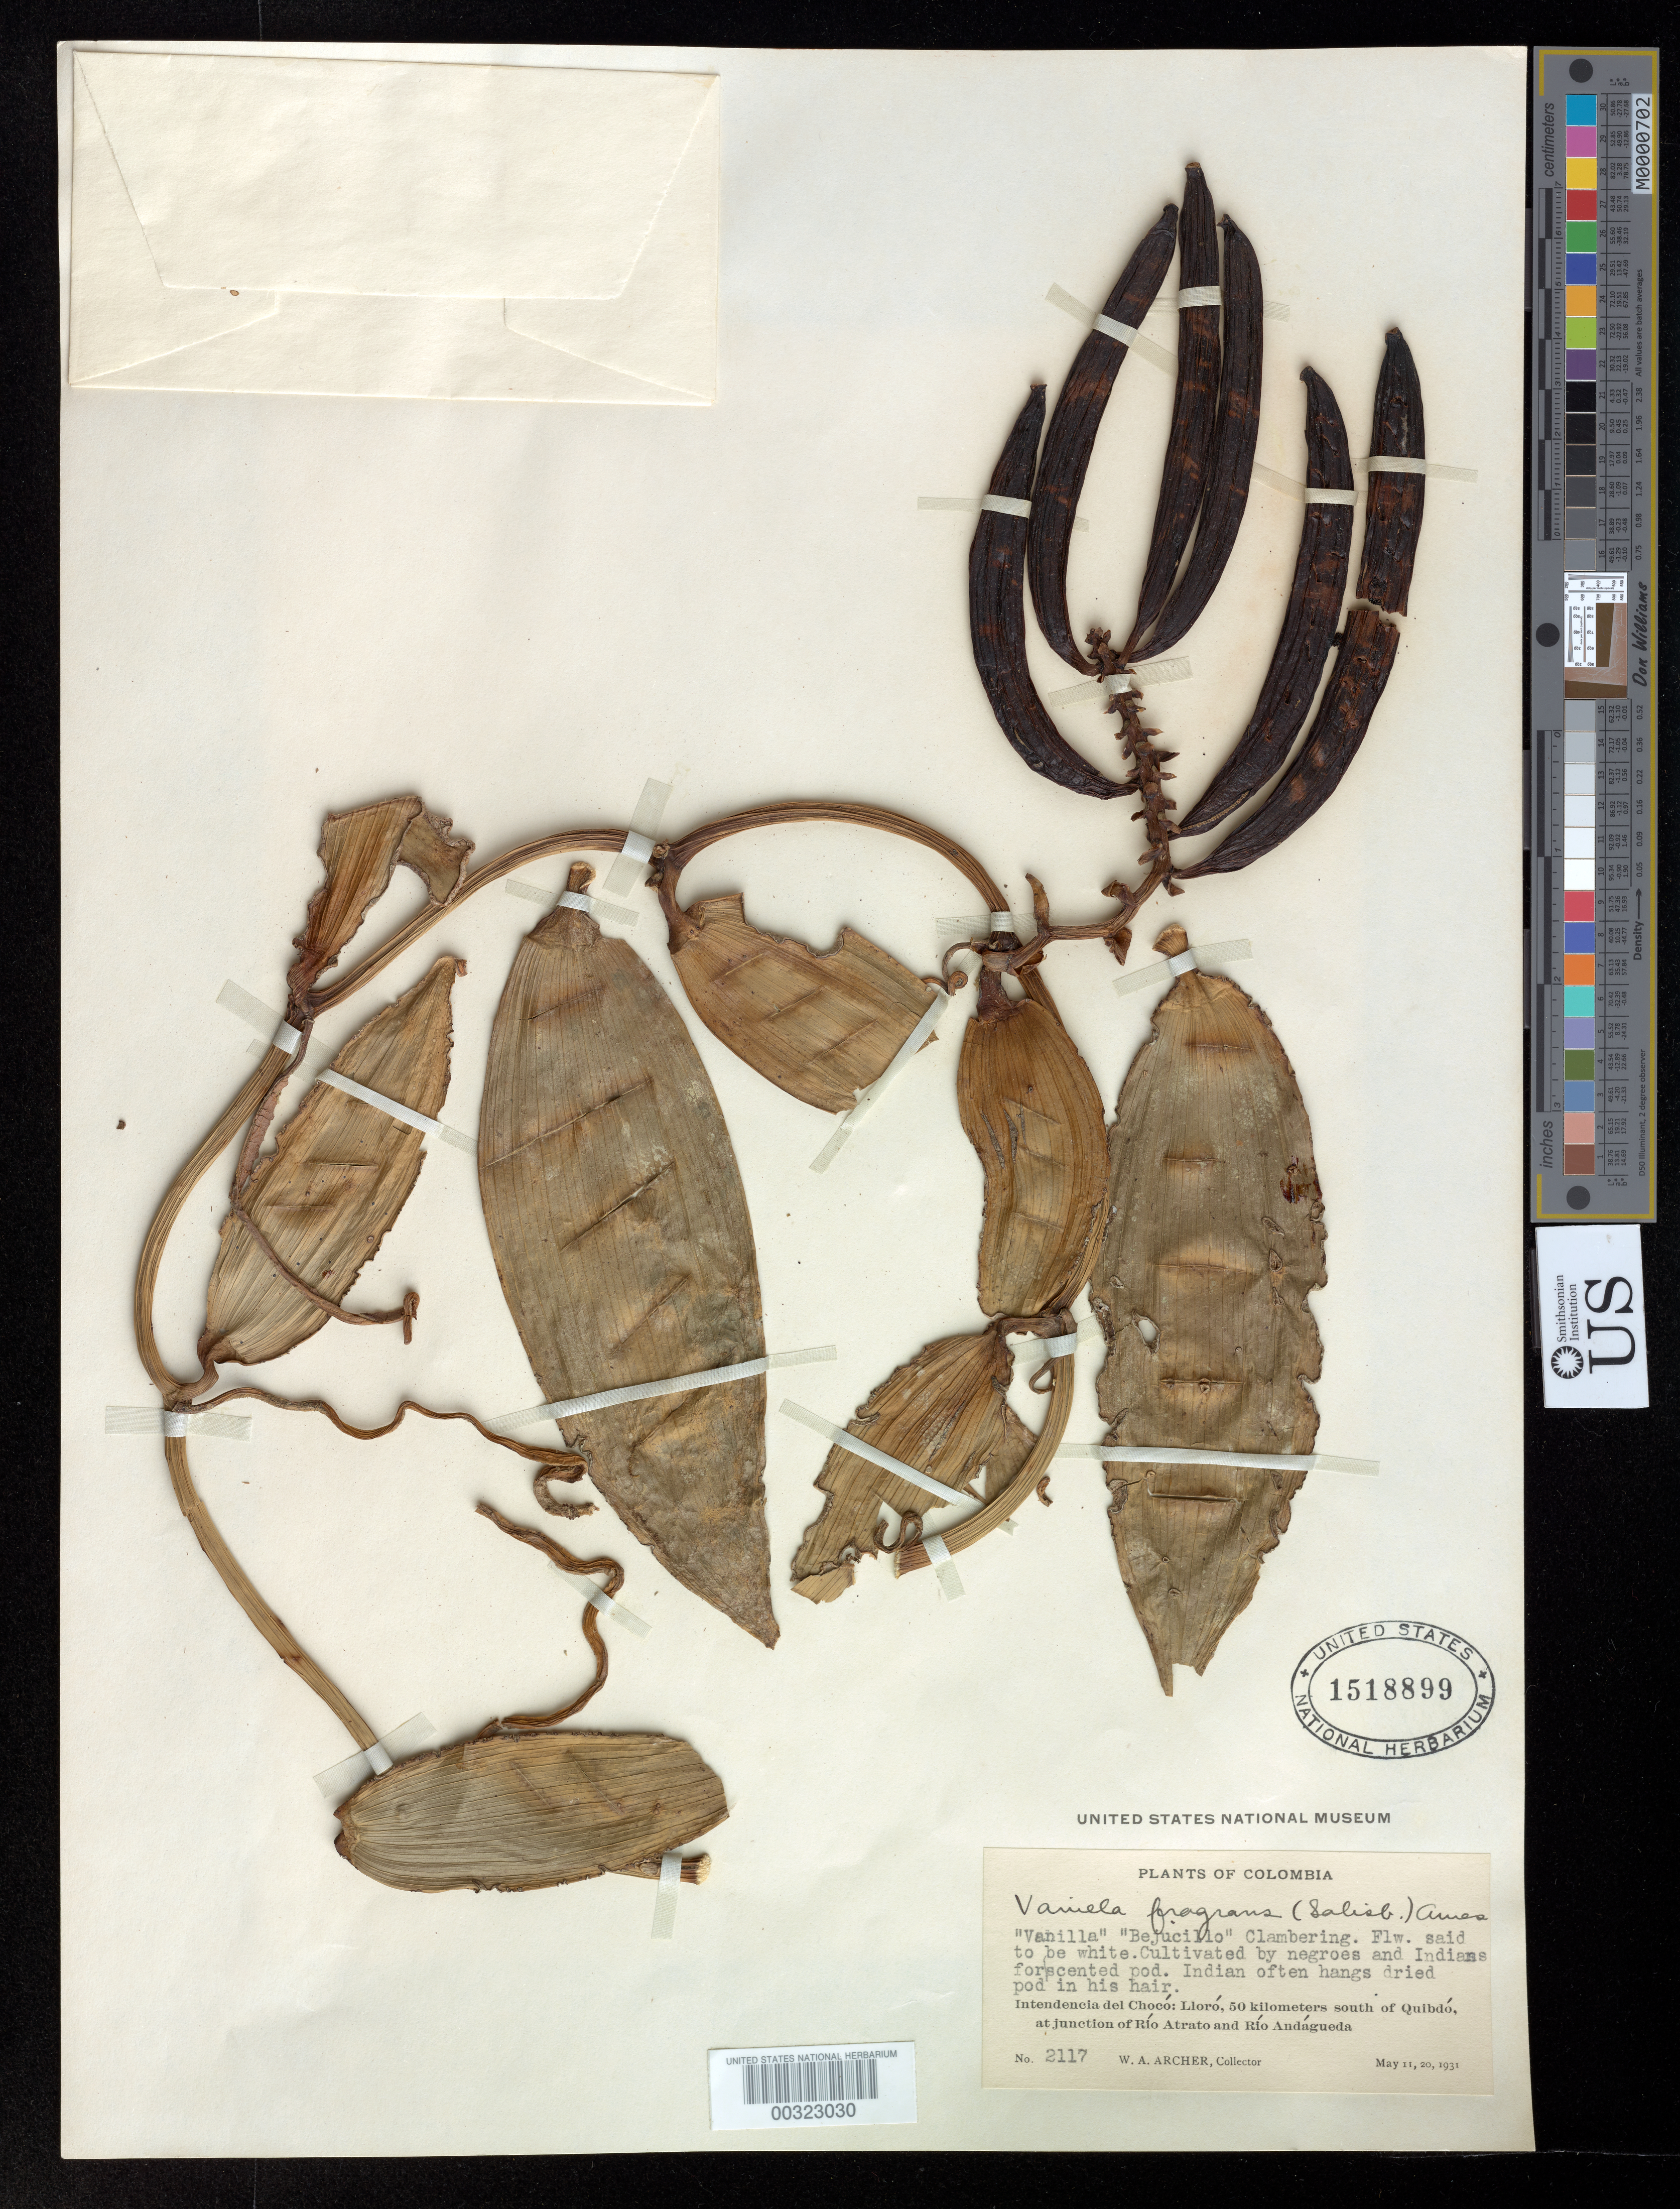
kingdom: Plantae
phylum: Tracheophyta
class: Liliopsida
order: Asparagales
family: Orchidaceae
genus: Vanilla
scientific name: Vanilla fragrans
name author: Ames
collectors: W. A. Archer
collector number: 2117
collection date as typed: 11 May 1931 and 20 May 1931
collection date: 1931-05-11,1931-05-20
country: Colombia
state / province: Chocó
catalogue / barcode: US 1518899